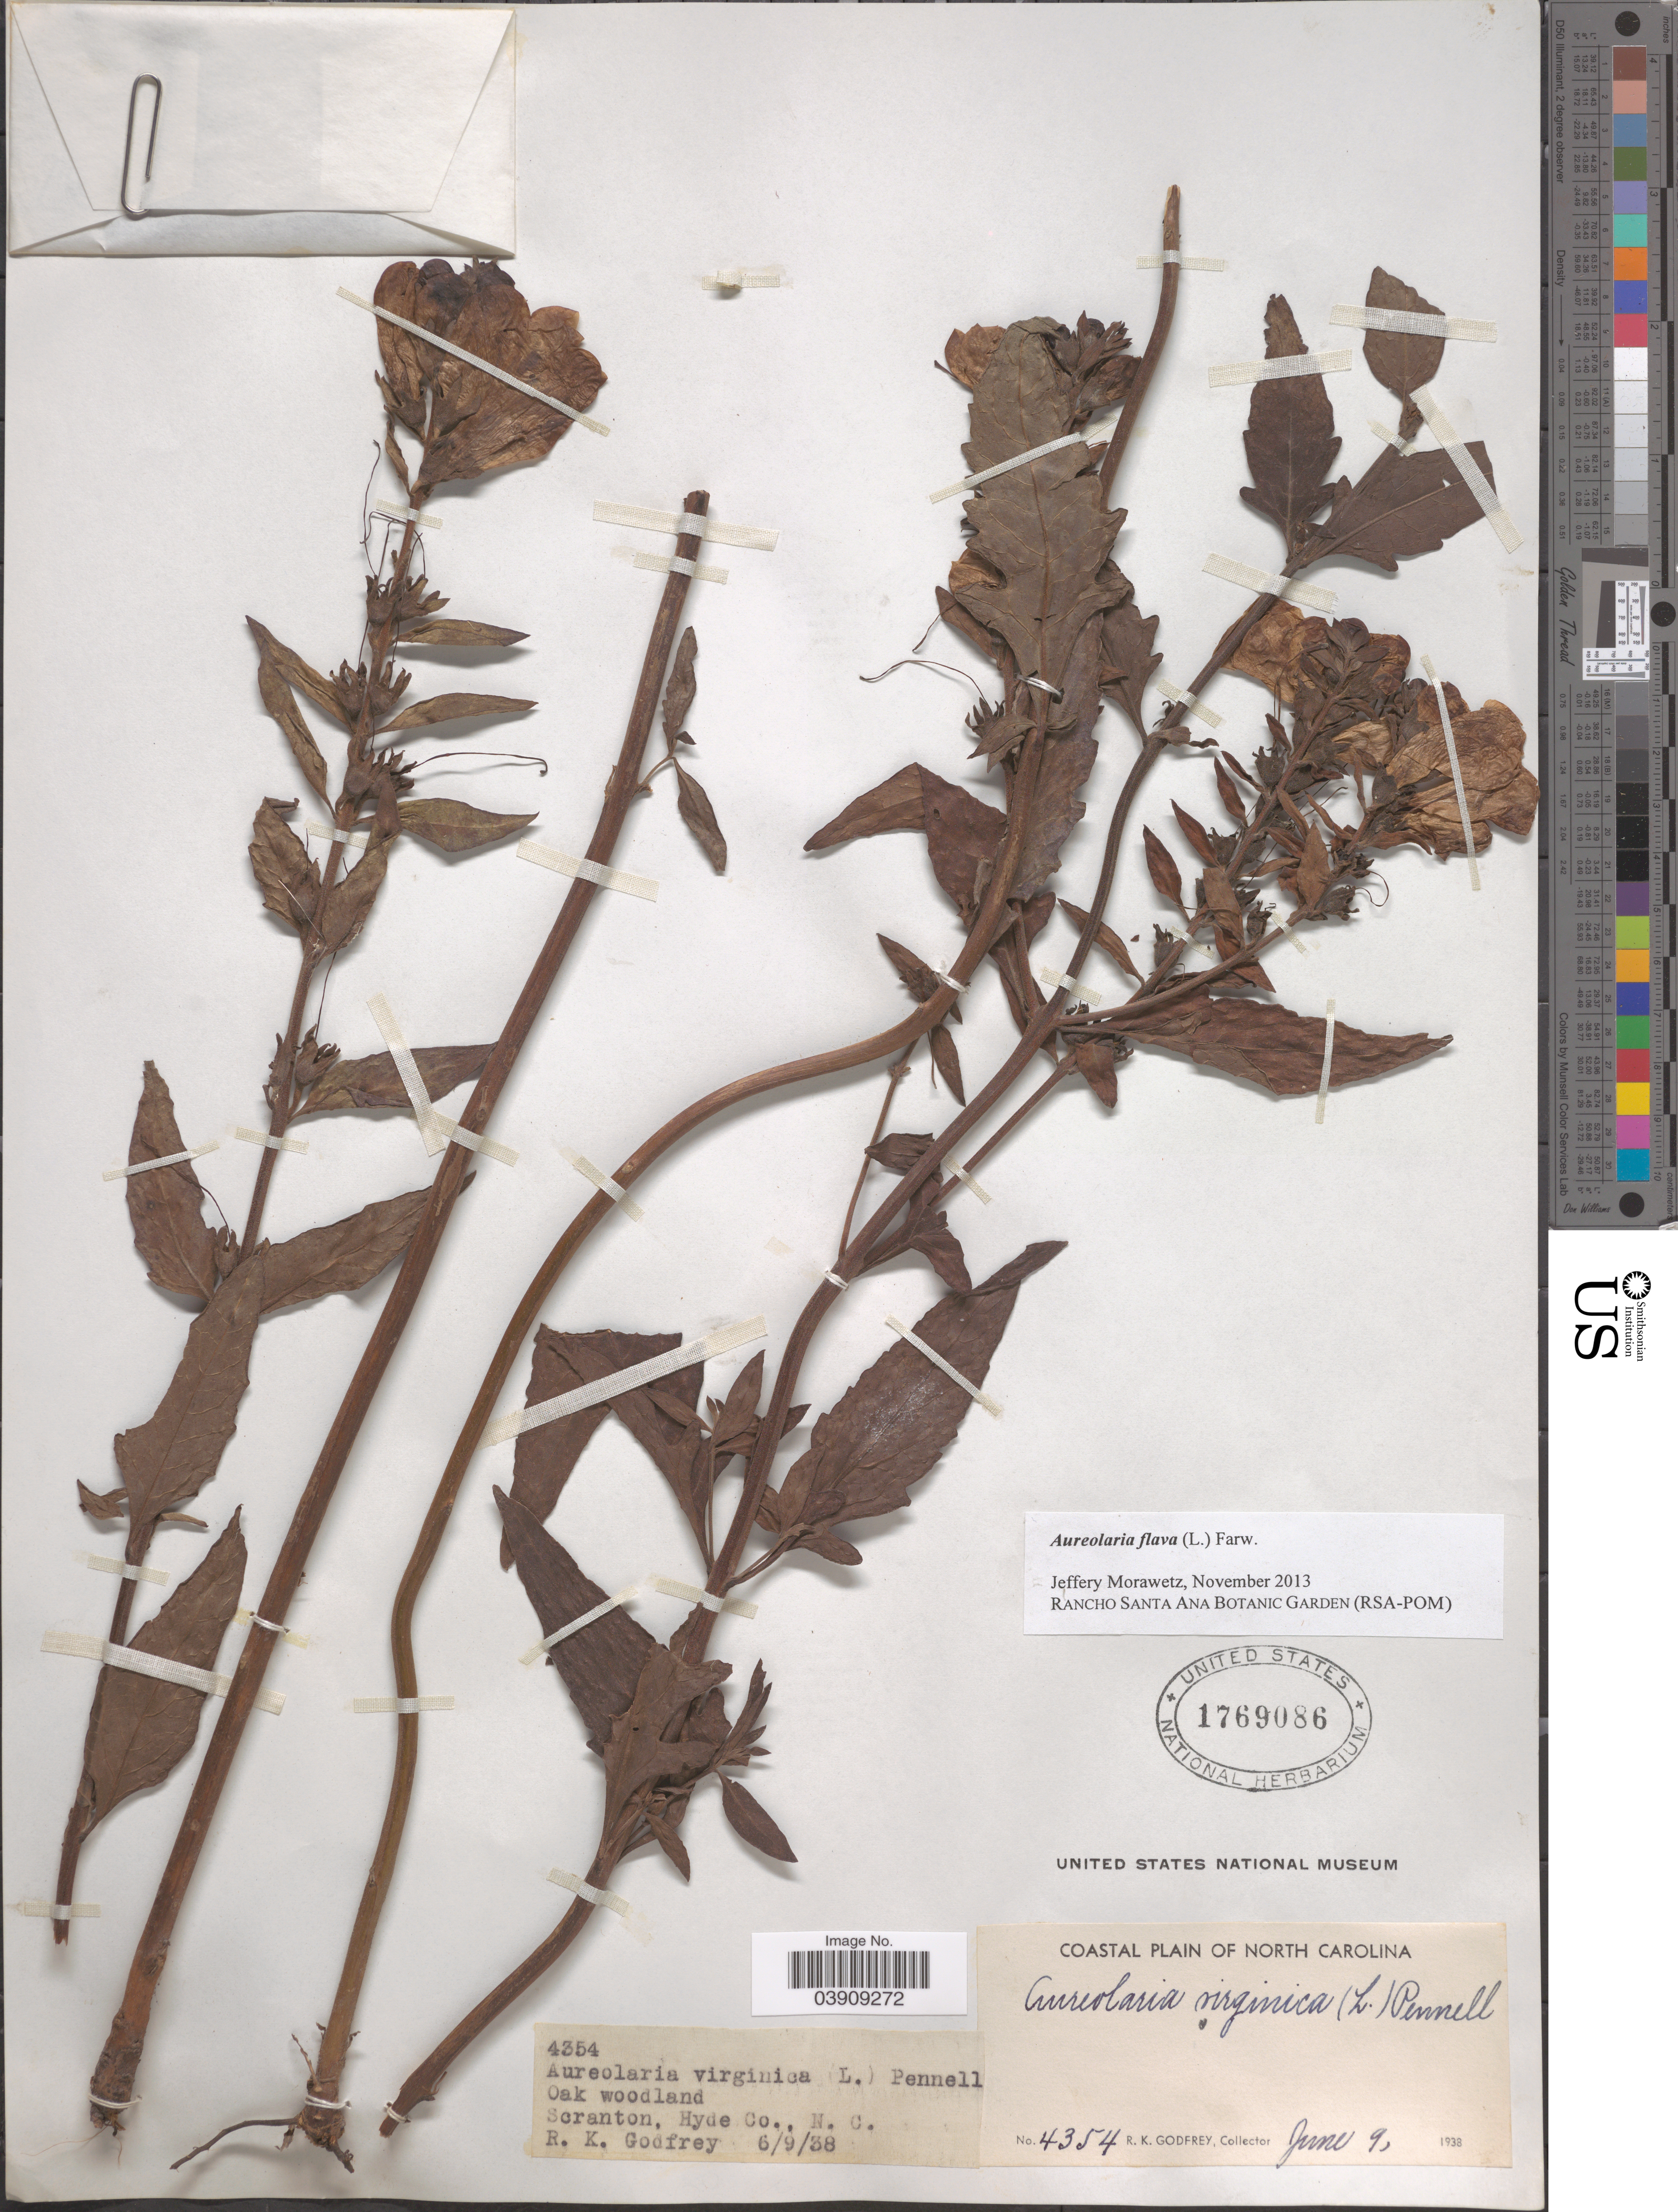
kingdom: Plantae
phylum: Tracheophyta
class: Magnoliopsida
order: Lamiales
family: Orobanchaceae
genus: Aureolaria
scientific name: Aureolaria flava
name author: (L.) Farw.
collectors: R. K. Godfrey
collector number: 4354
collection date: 1938-06-09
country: United States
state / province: North Carolina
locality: Coastal Plain of North Carolina. Oak woodland. Scranton, Hyde Co.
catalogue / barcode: US 1769086